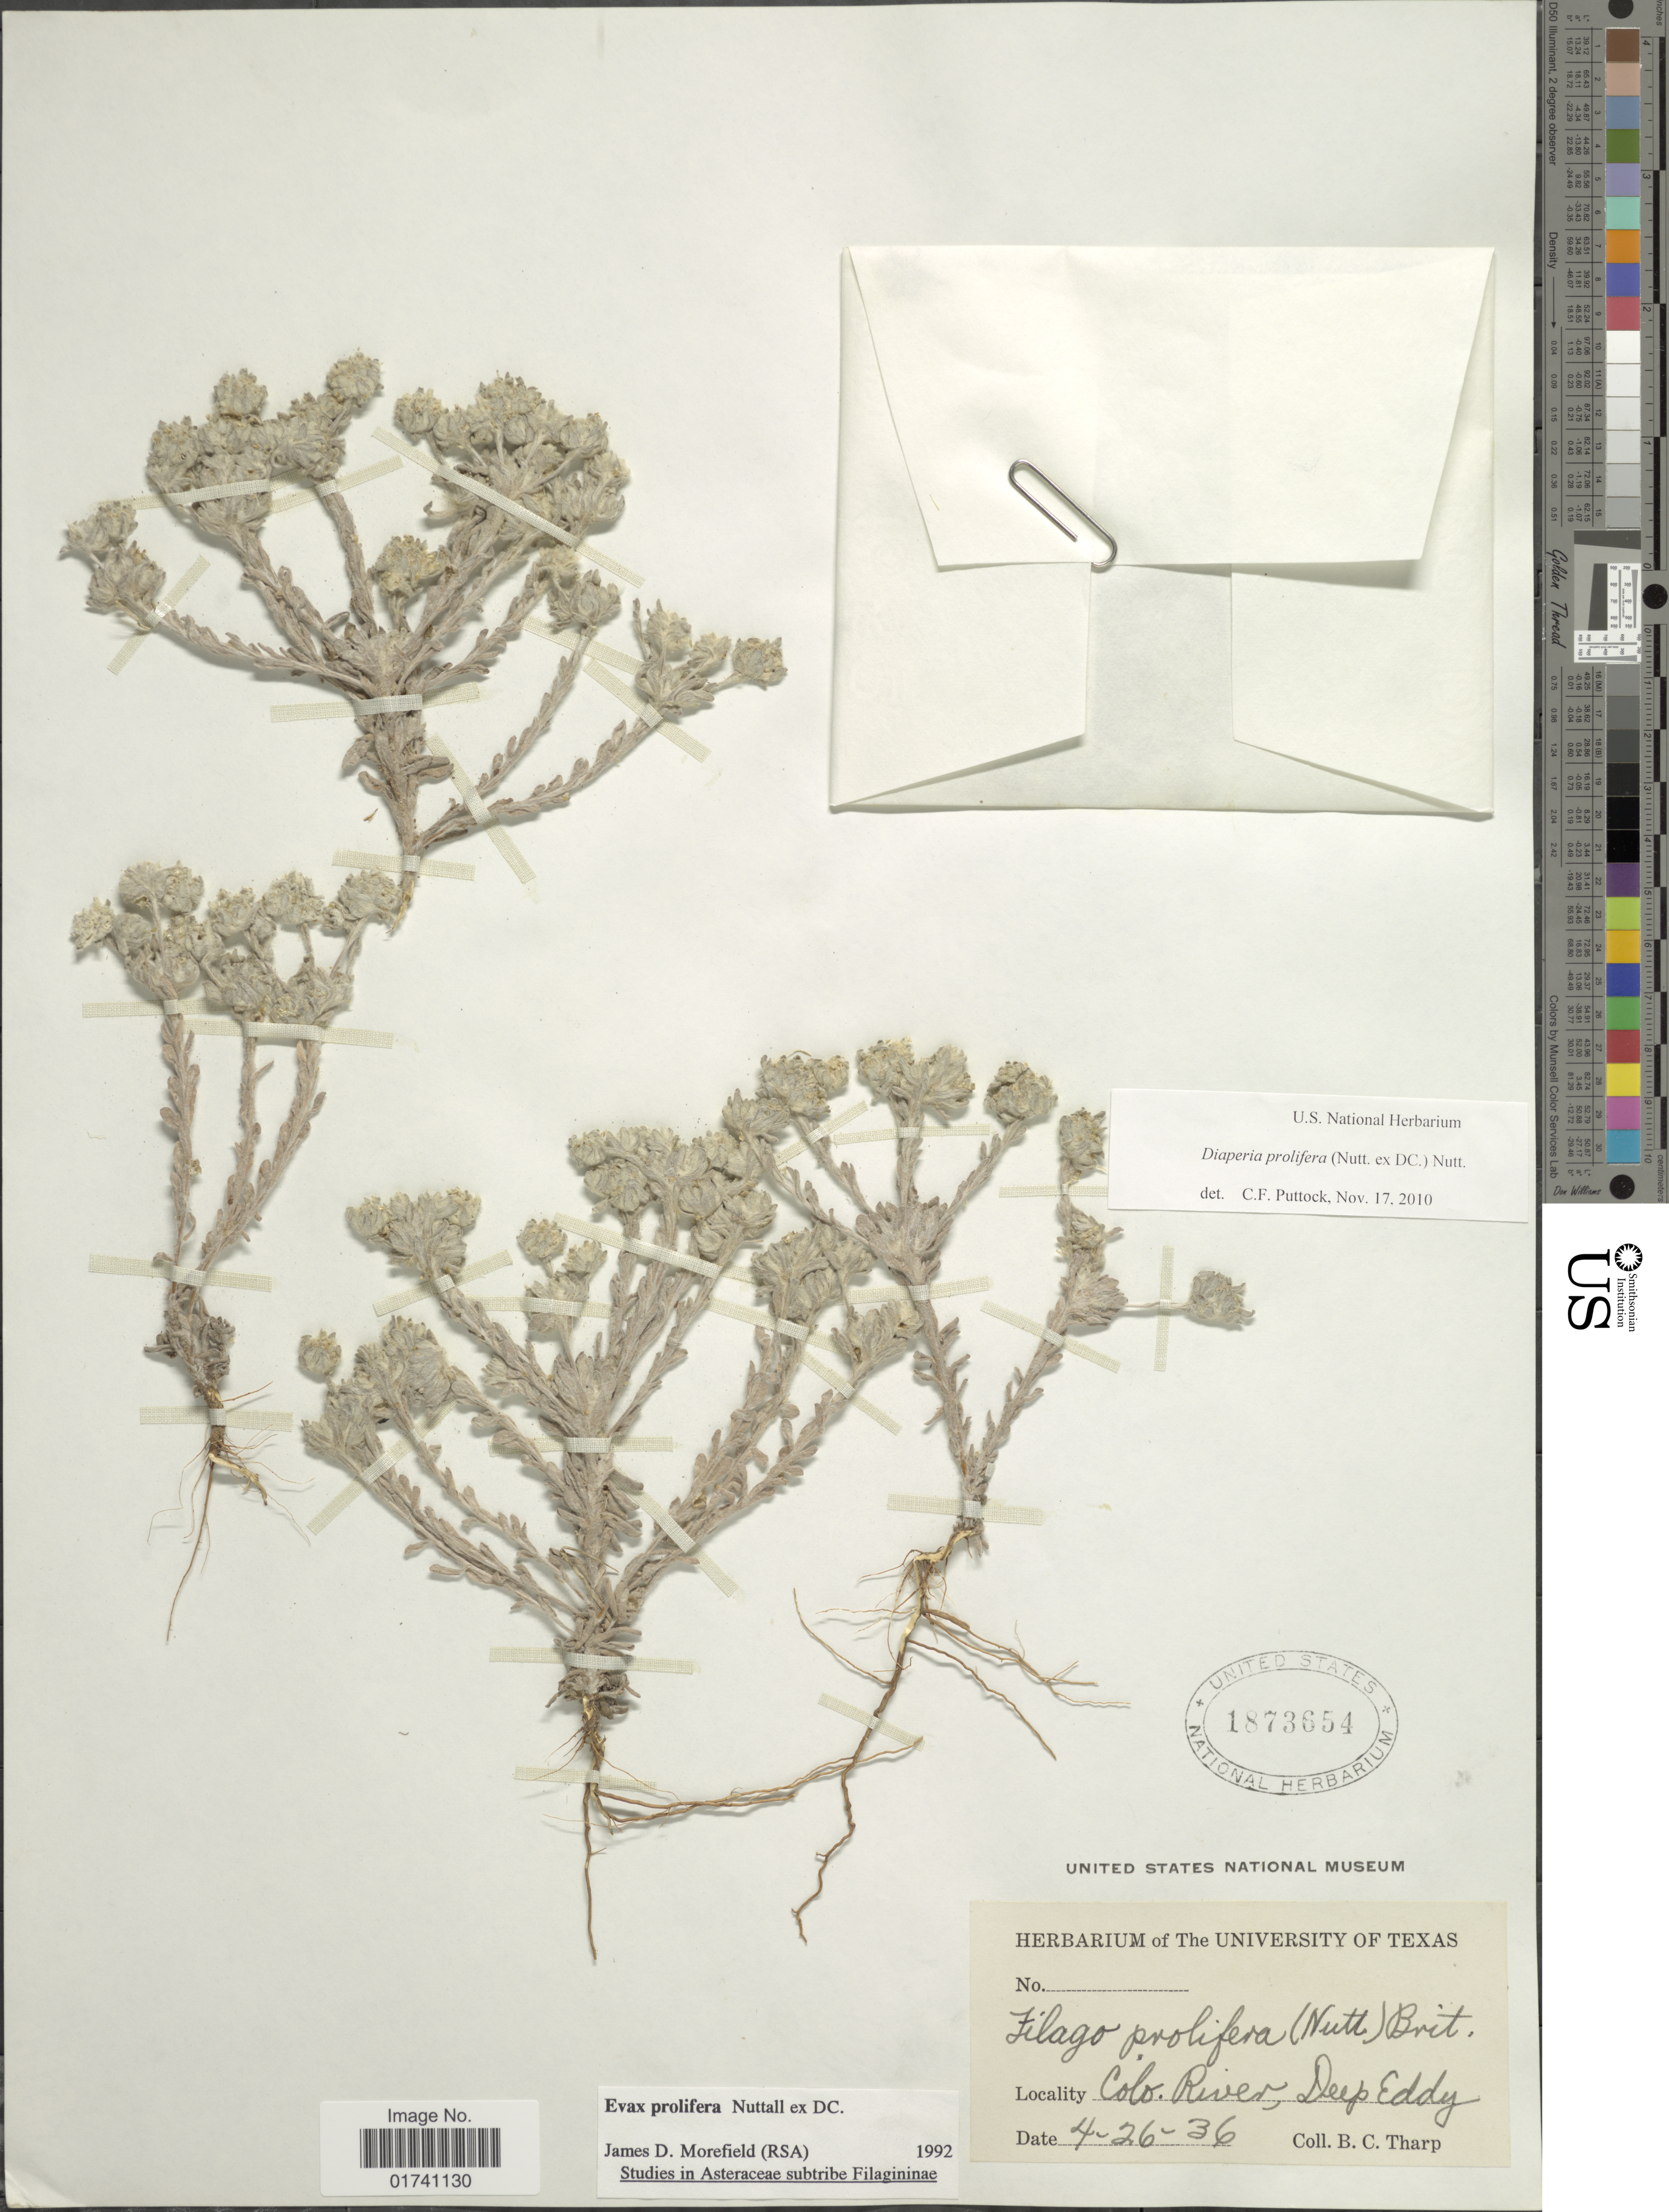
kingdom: Plantae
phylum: Tracheophyta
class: Magnoliopsida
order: Asterales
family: Asteraceae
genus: Diaperia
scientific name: Diaperia prolifera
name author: (Nutt. ex DC.) Morefield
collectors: B. C. Tharp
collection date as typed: Transcribed d/m/y: 26/4/36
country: United States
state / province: Colorado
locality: Colo. River, Deep Eddy.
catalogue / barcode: US 1873654